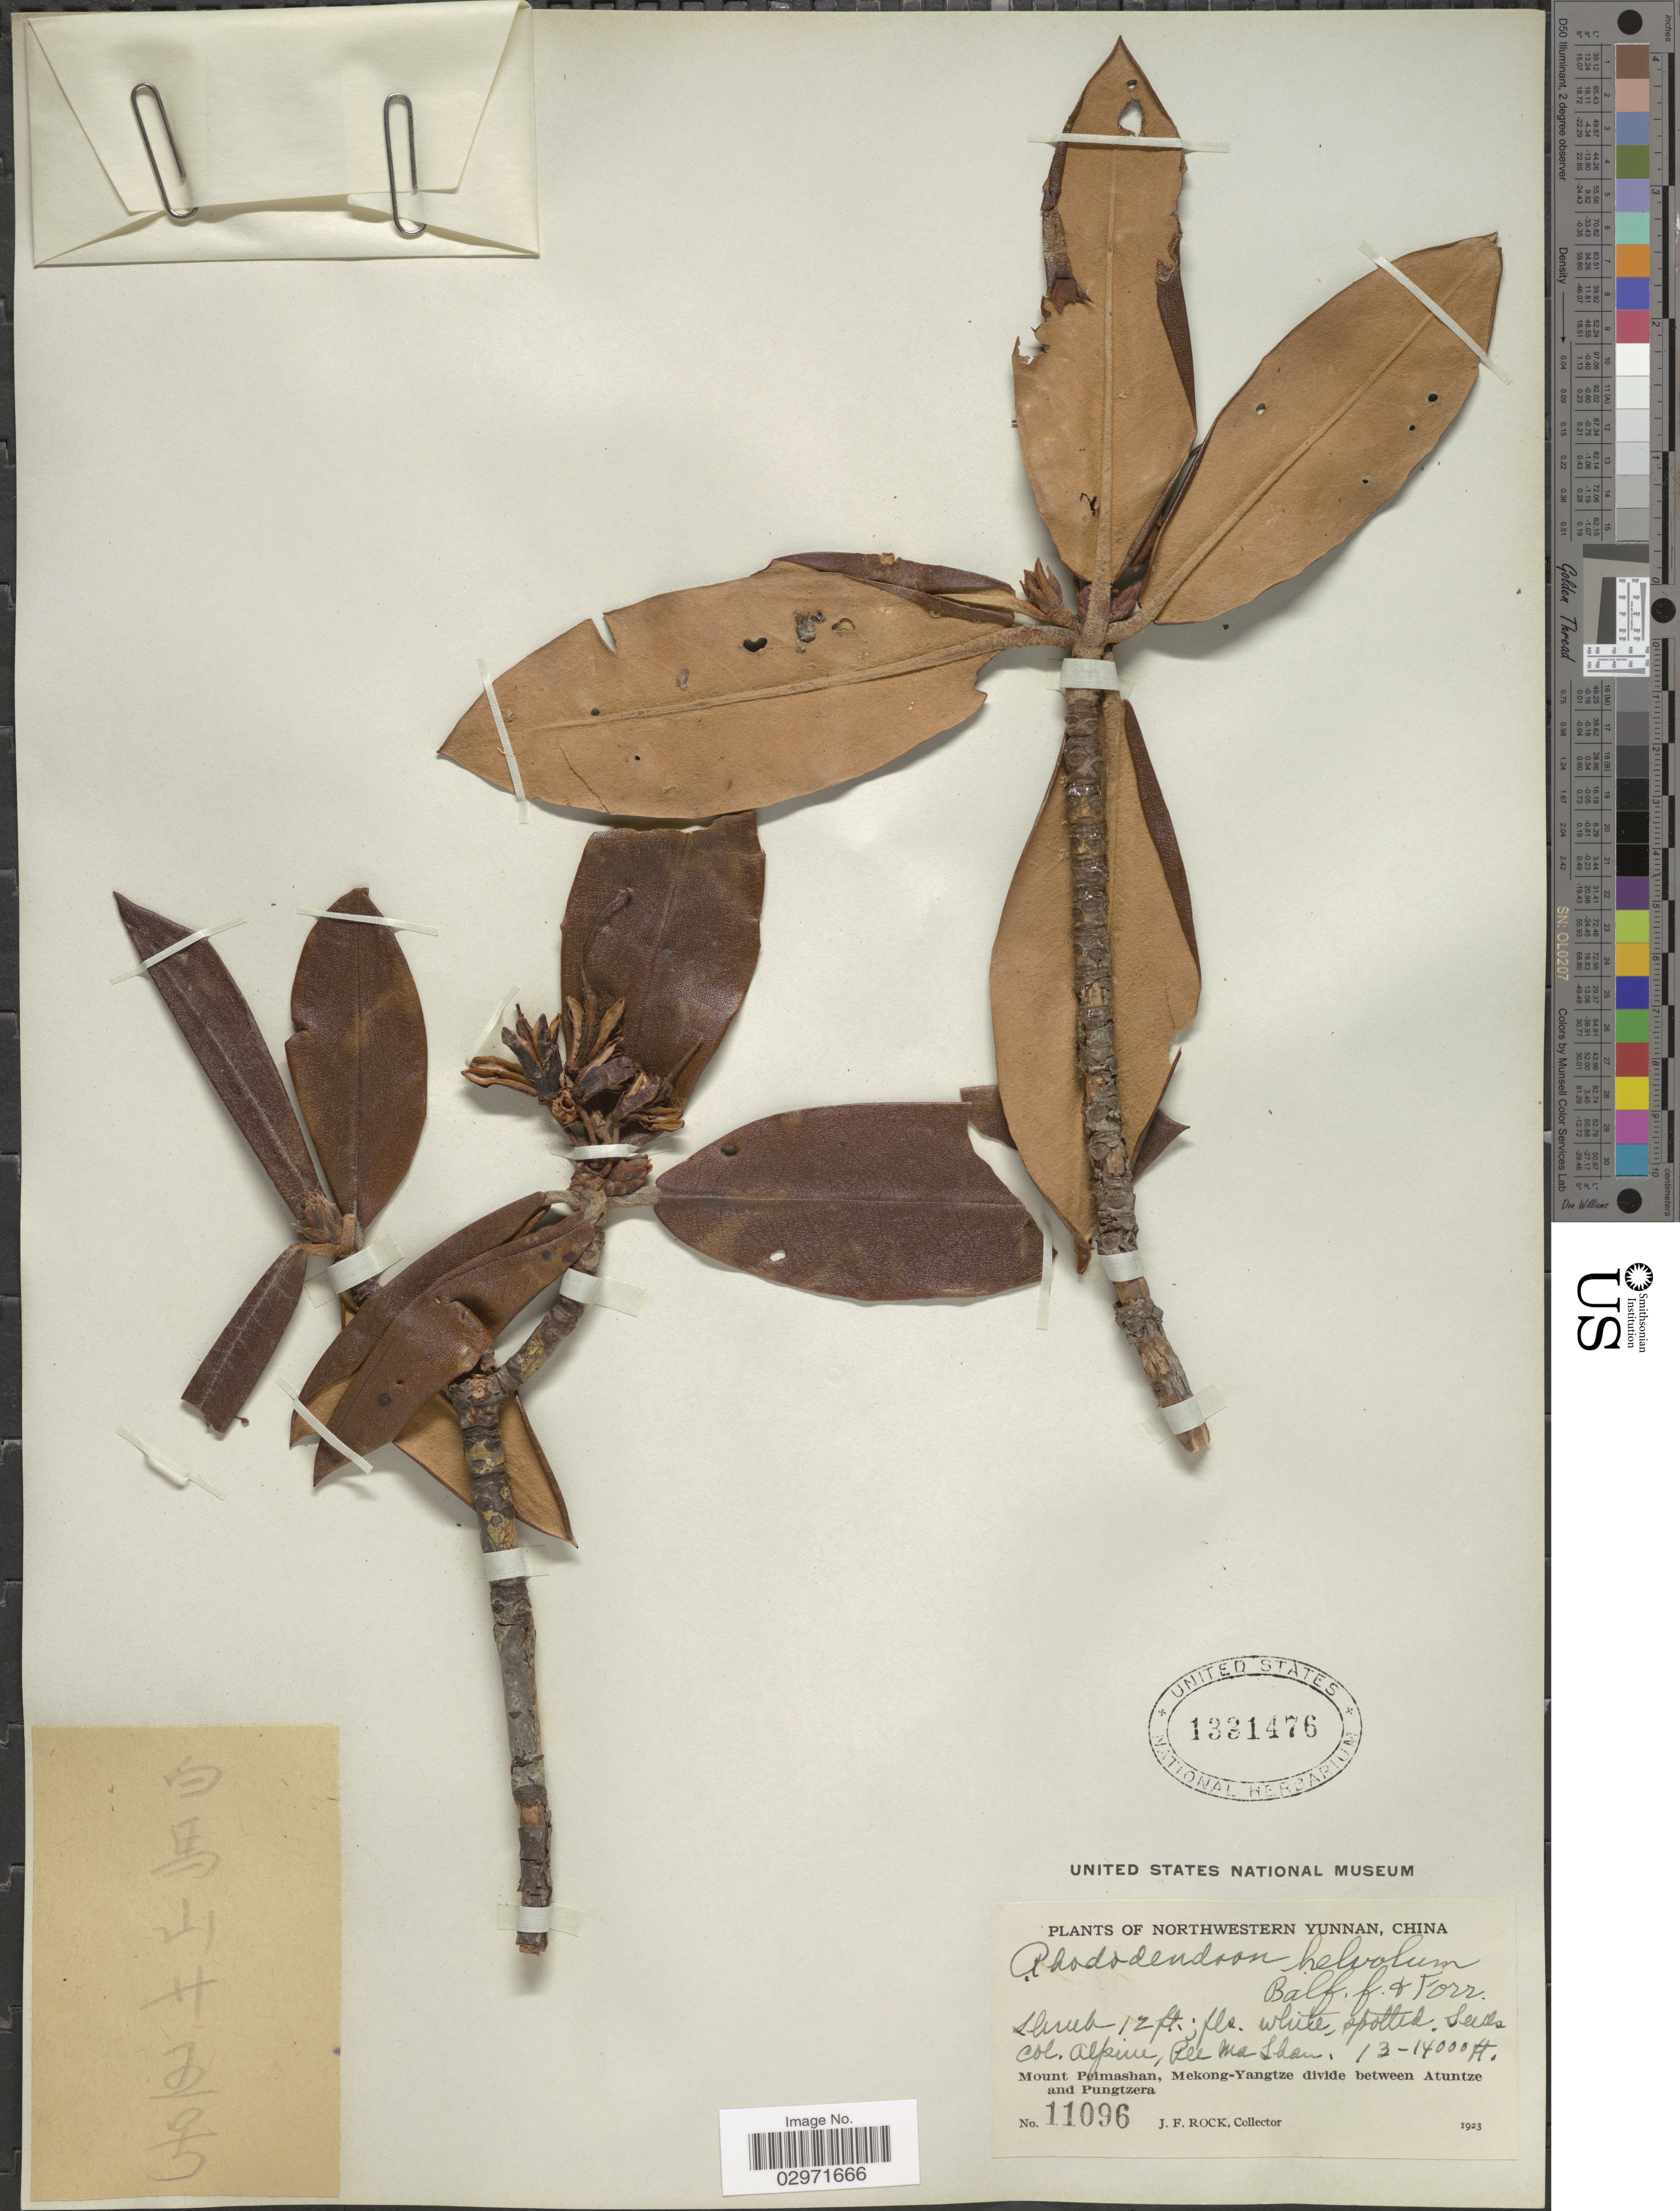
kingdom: Plantae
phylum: Tracheophyta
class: Magnoliopsida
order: Ericales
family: Ericaceae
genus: Rhododendron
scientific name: Rhododendron levistratum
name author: Balf. f. & Forrest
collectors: J. Rock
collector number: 11096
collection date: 1923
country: China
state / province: Yunnan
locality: Northwestern Yunnan. Alpine, Pee Ma Shan. Mount Peimashan, Mekong-Yangtze divide between Atuntze and Pungtzera.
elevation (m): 3962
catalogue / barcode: US 1331476